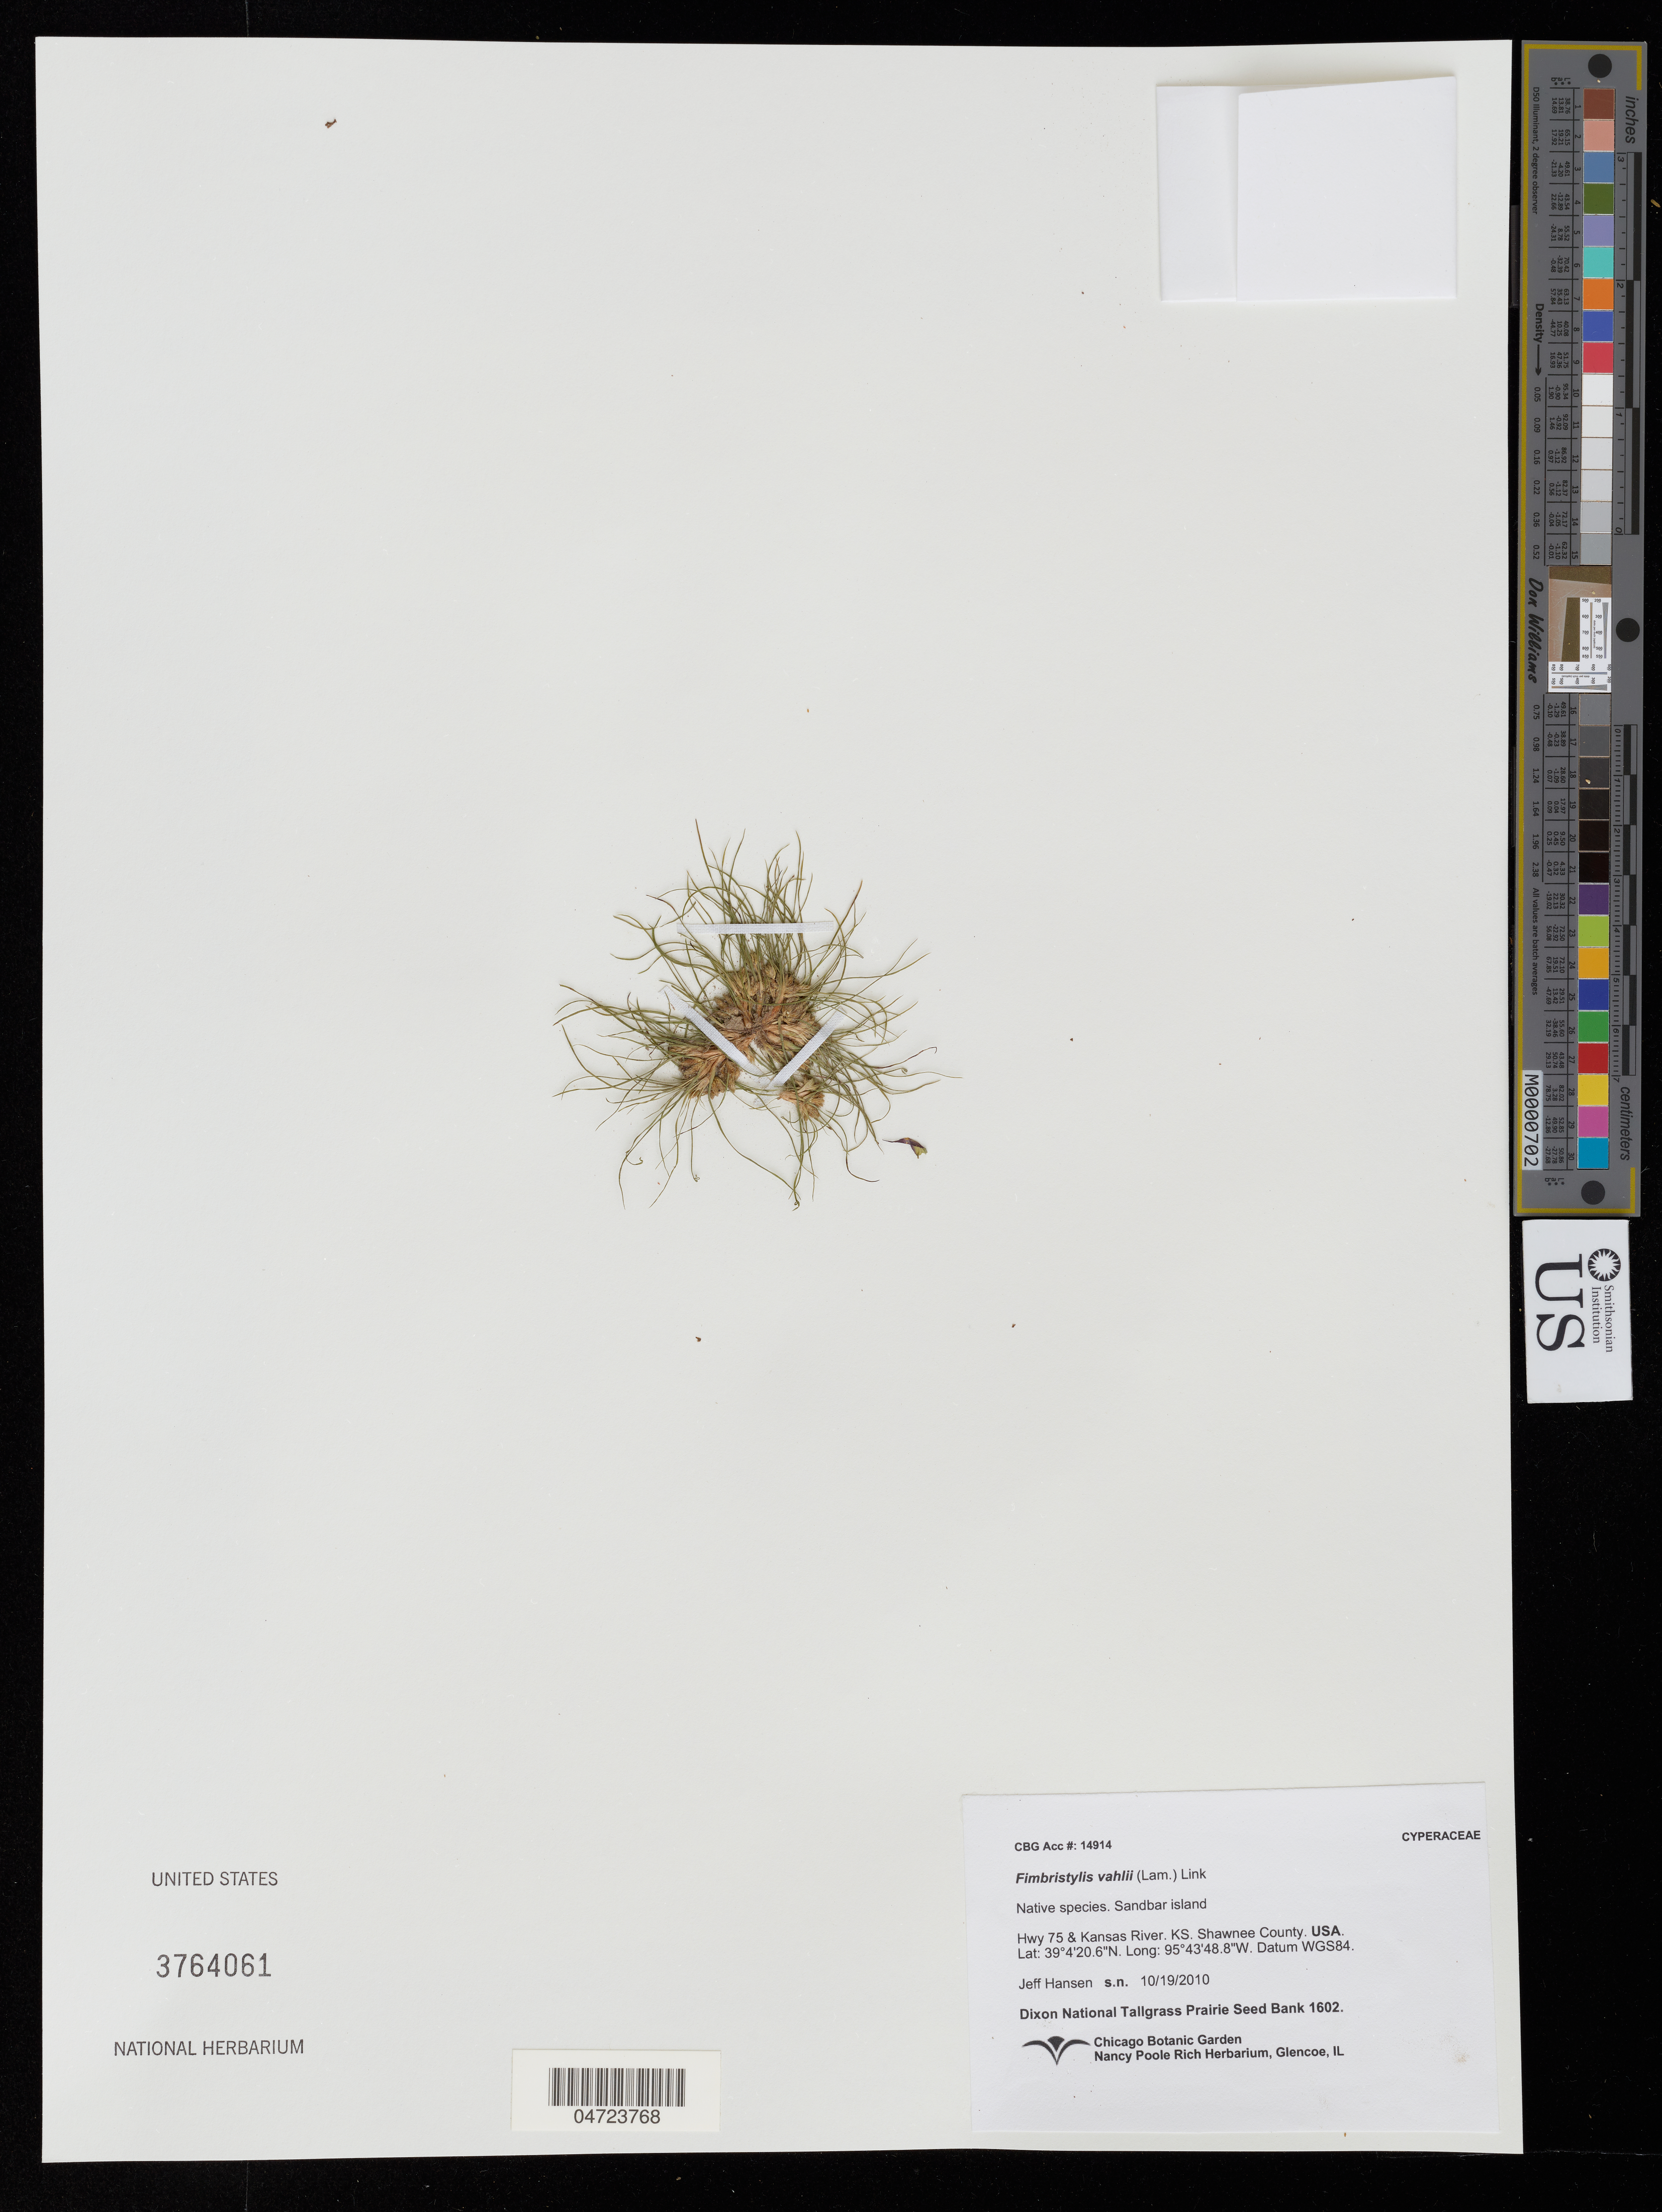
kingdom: Plantae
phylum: Tracheophyta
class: Liliopsida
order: Poales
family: Cyperaceae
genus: Fimbristylis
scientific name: Fimbristylis vahlii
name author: (Lam.) Link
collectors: J. Hansen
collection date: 2010-10-19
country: United States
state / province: Kansas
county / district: Shawnee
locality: Hwy 75 & Kansas River. KS. Shawnee County.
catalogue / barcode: US 3764061